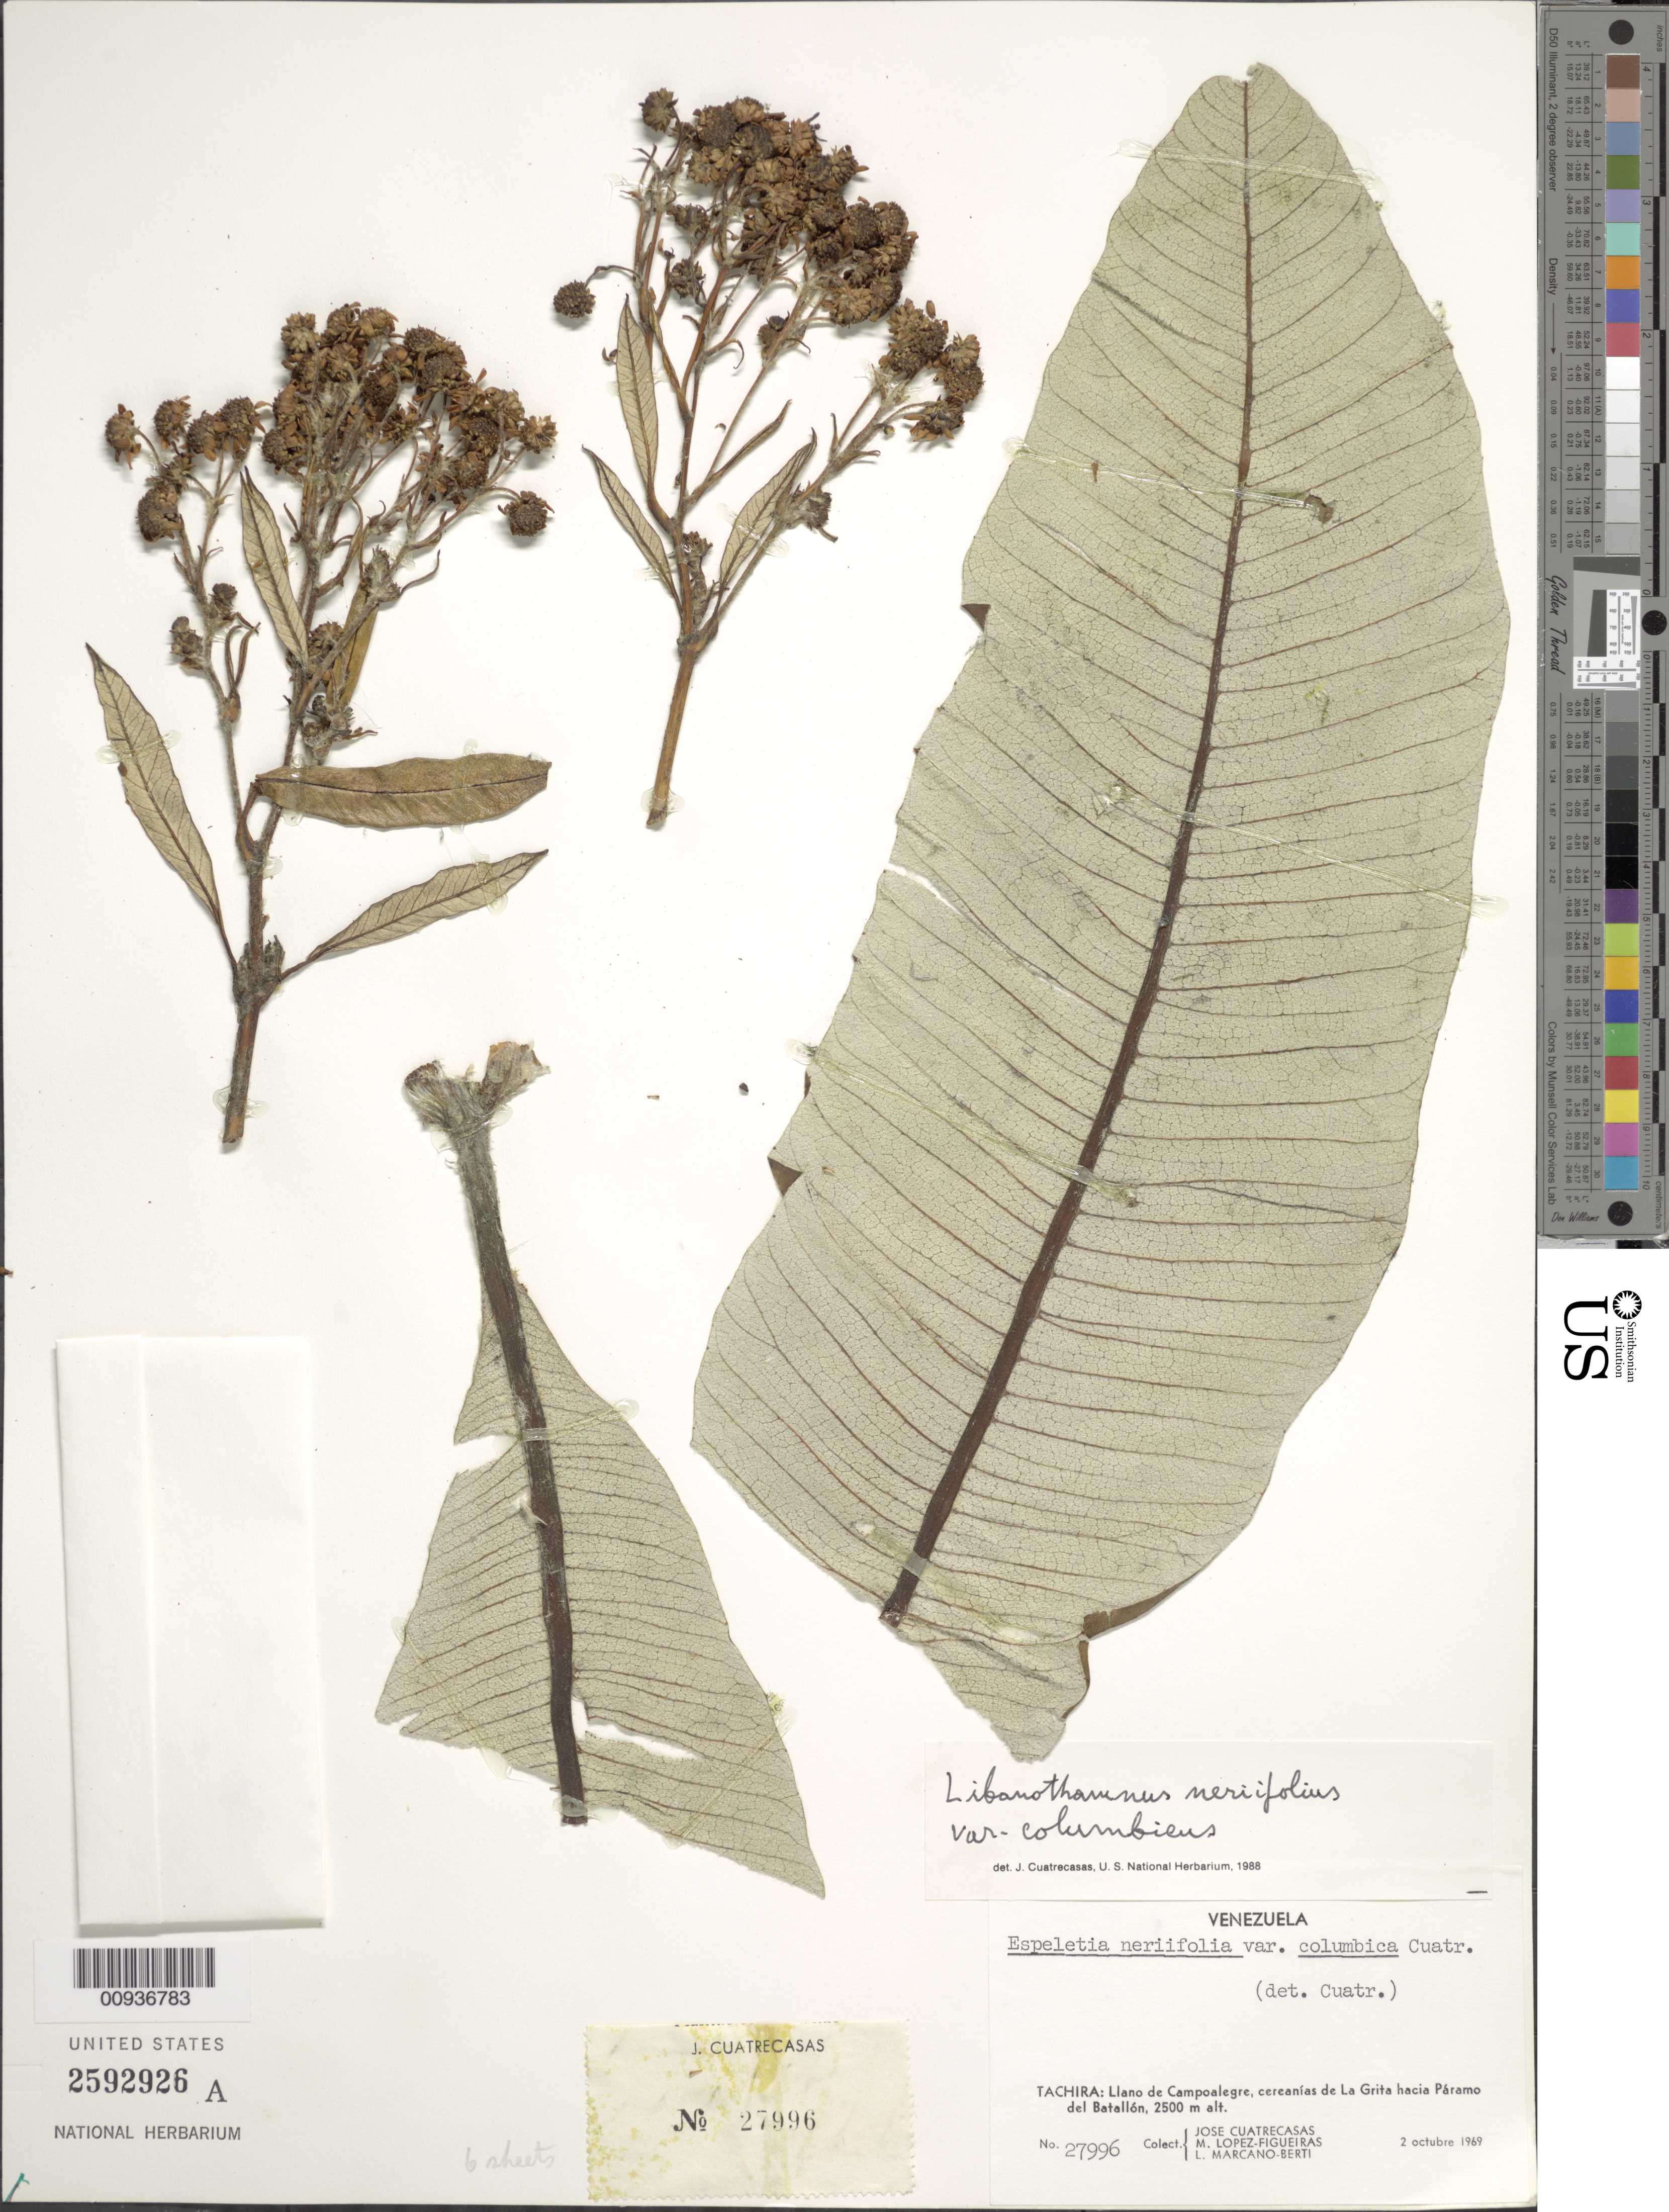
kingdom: Plantae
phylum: Tracheophyta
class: Magnoliopsida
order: Asterales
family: Asteraceae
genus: Libanothamnus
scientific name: Libanothamnus neriifolius var. columbicus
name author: (Cuatrec.) Cuatrec.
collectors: J. Cuatrecasas, M. López Figueiras & L. Marcano-Berti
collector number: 27996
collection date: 1969-10-02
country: Venezuela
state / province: Tachira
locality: Llano de Campoalegre, cereanias de La Grita hacia Paramo del Batallon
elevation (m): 2500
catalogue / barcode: US 2592926A